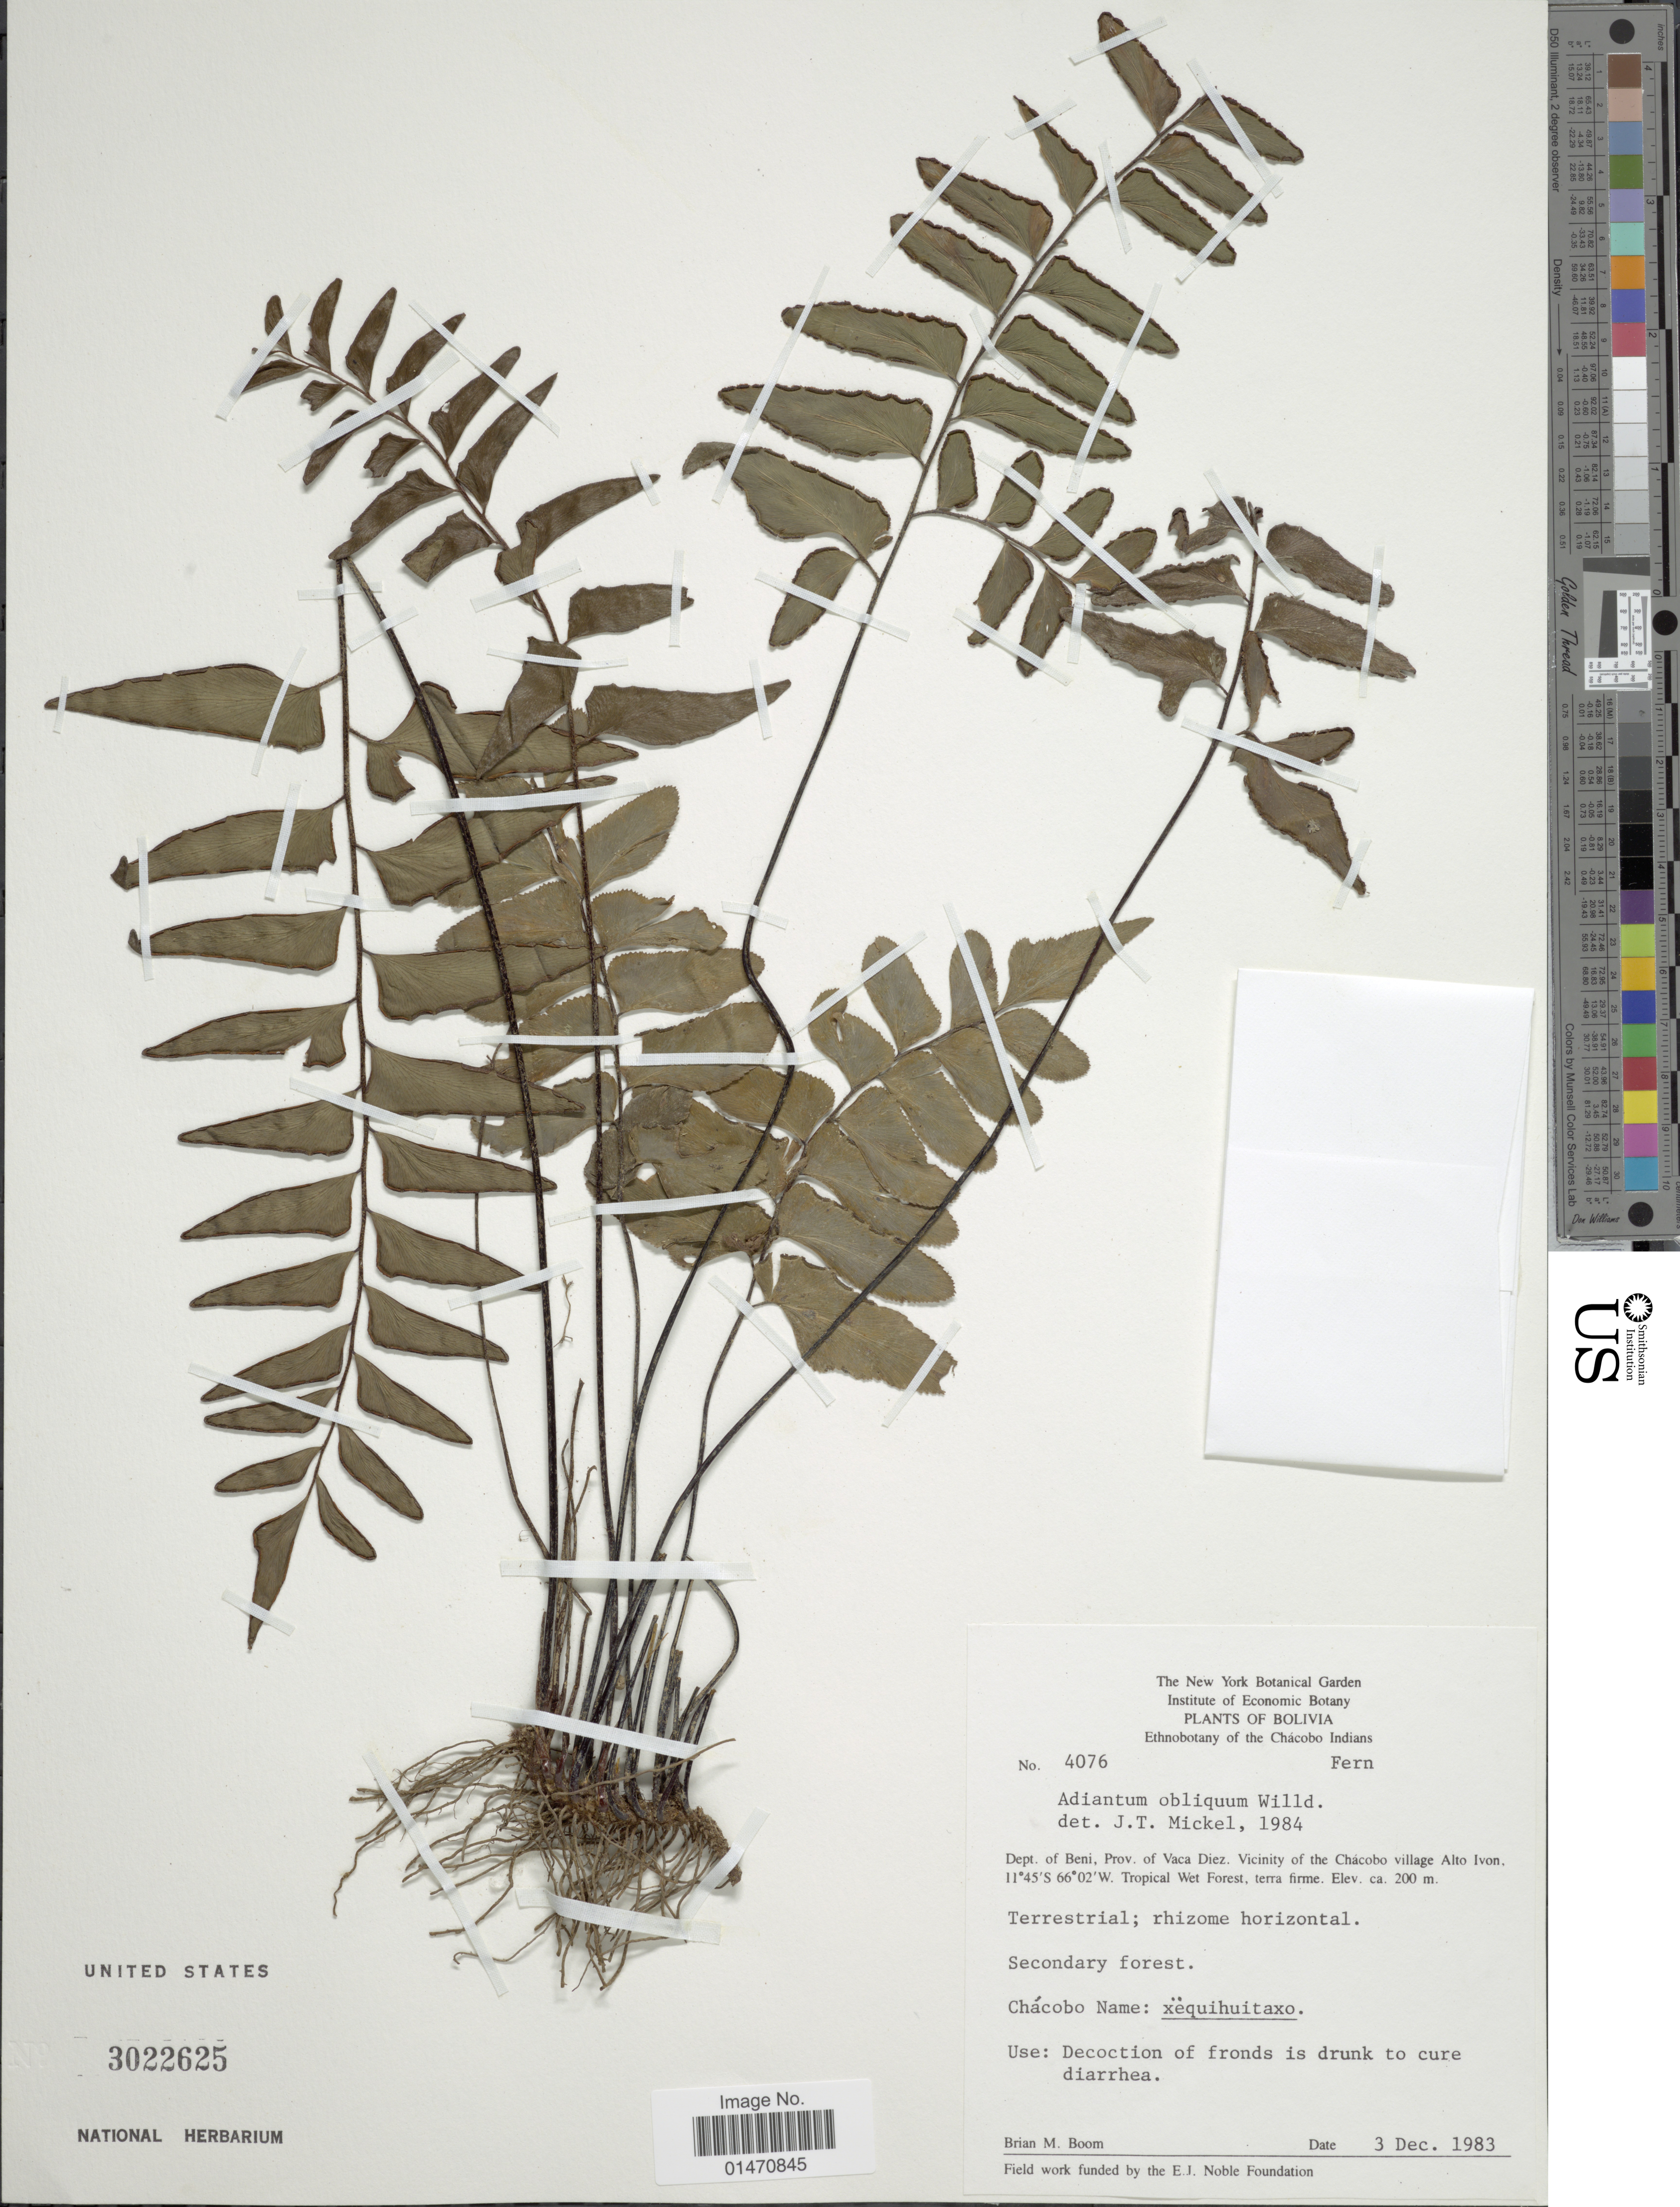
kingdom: Plantae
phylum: Tracheophyta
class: Polypodiopsida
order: Polypodiales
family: Pteridaceae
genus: Adiantum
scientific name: Adiantum obliquum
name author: Willd.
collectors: B. M. Boom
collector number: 4076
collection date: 1983-12-03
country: Bolivia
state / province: Beni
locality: Dept. of Beni, prov. of Vaca Diez, Vicinity of the Chacobo village Alto Ivon, Tropical west forest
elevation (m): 200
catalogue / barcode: US 3022625